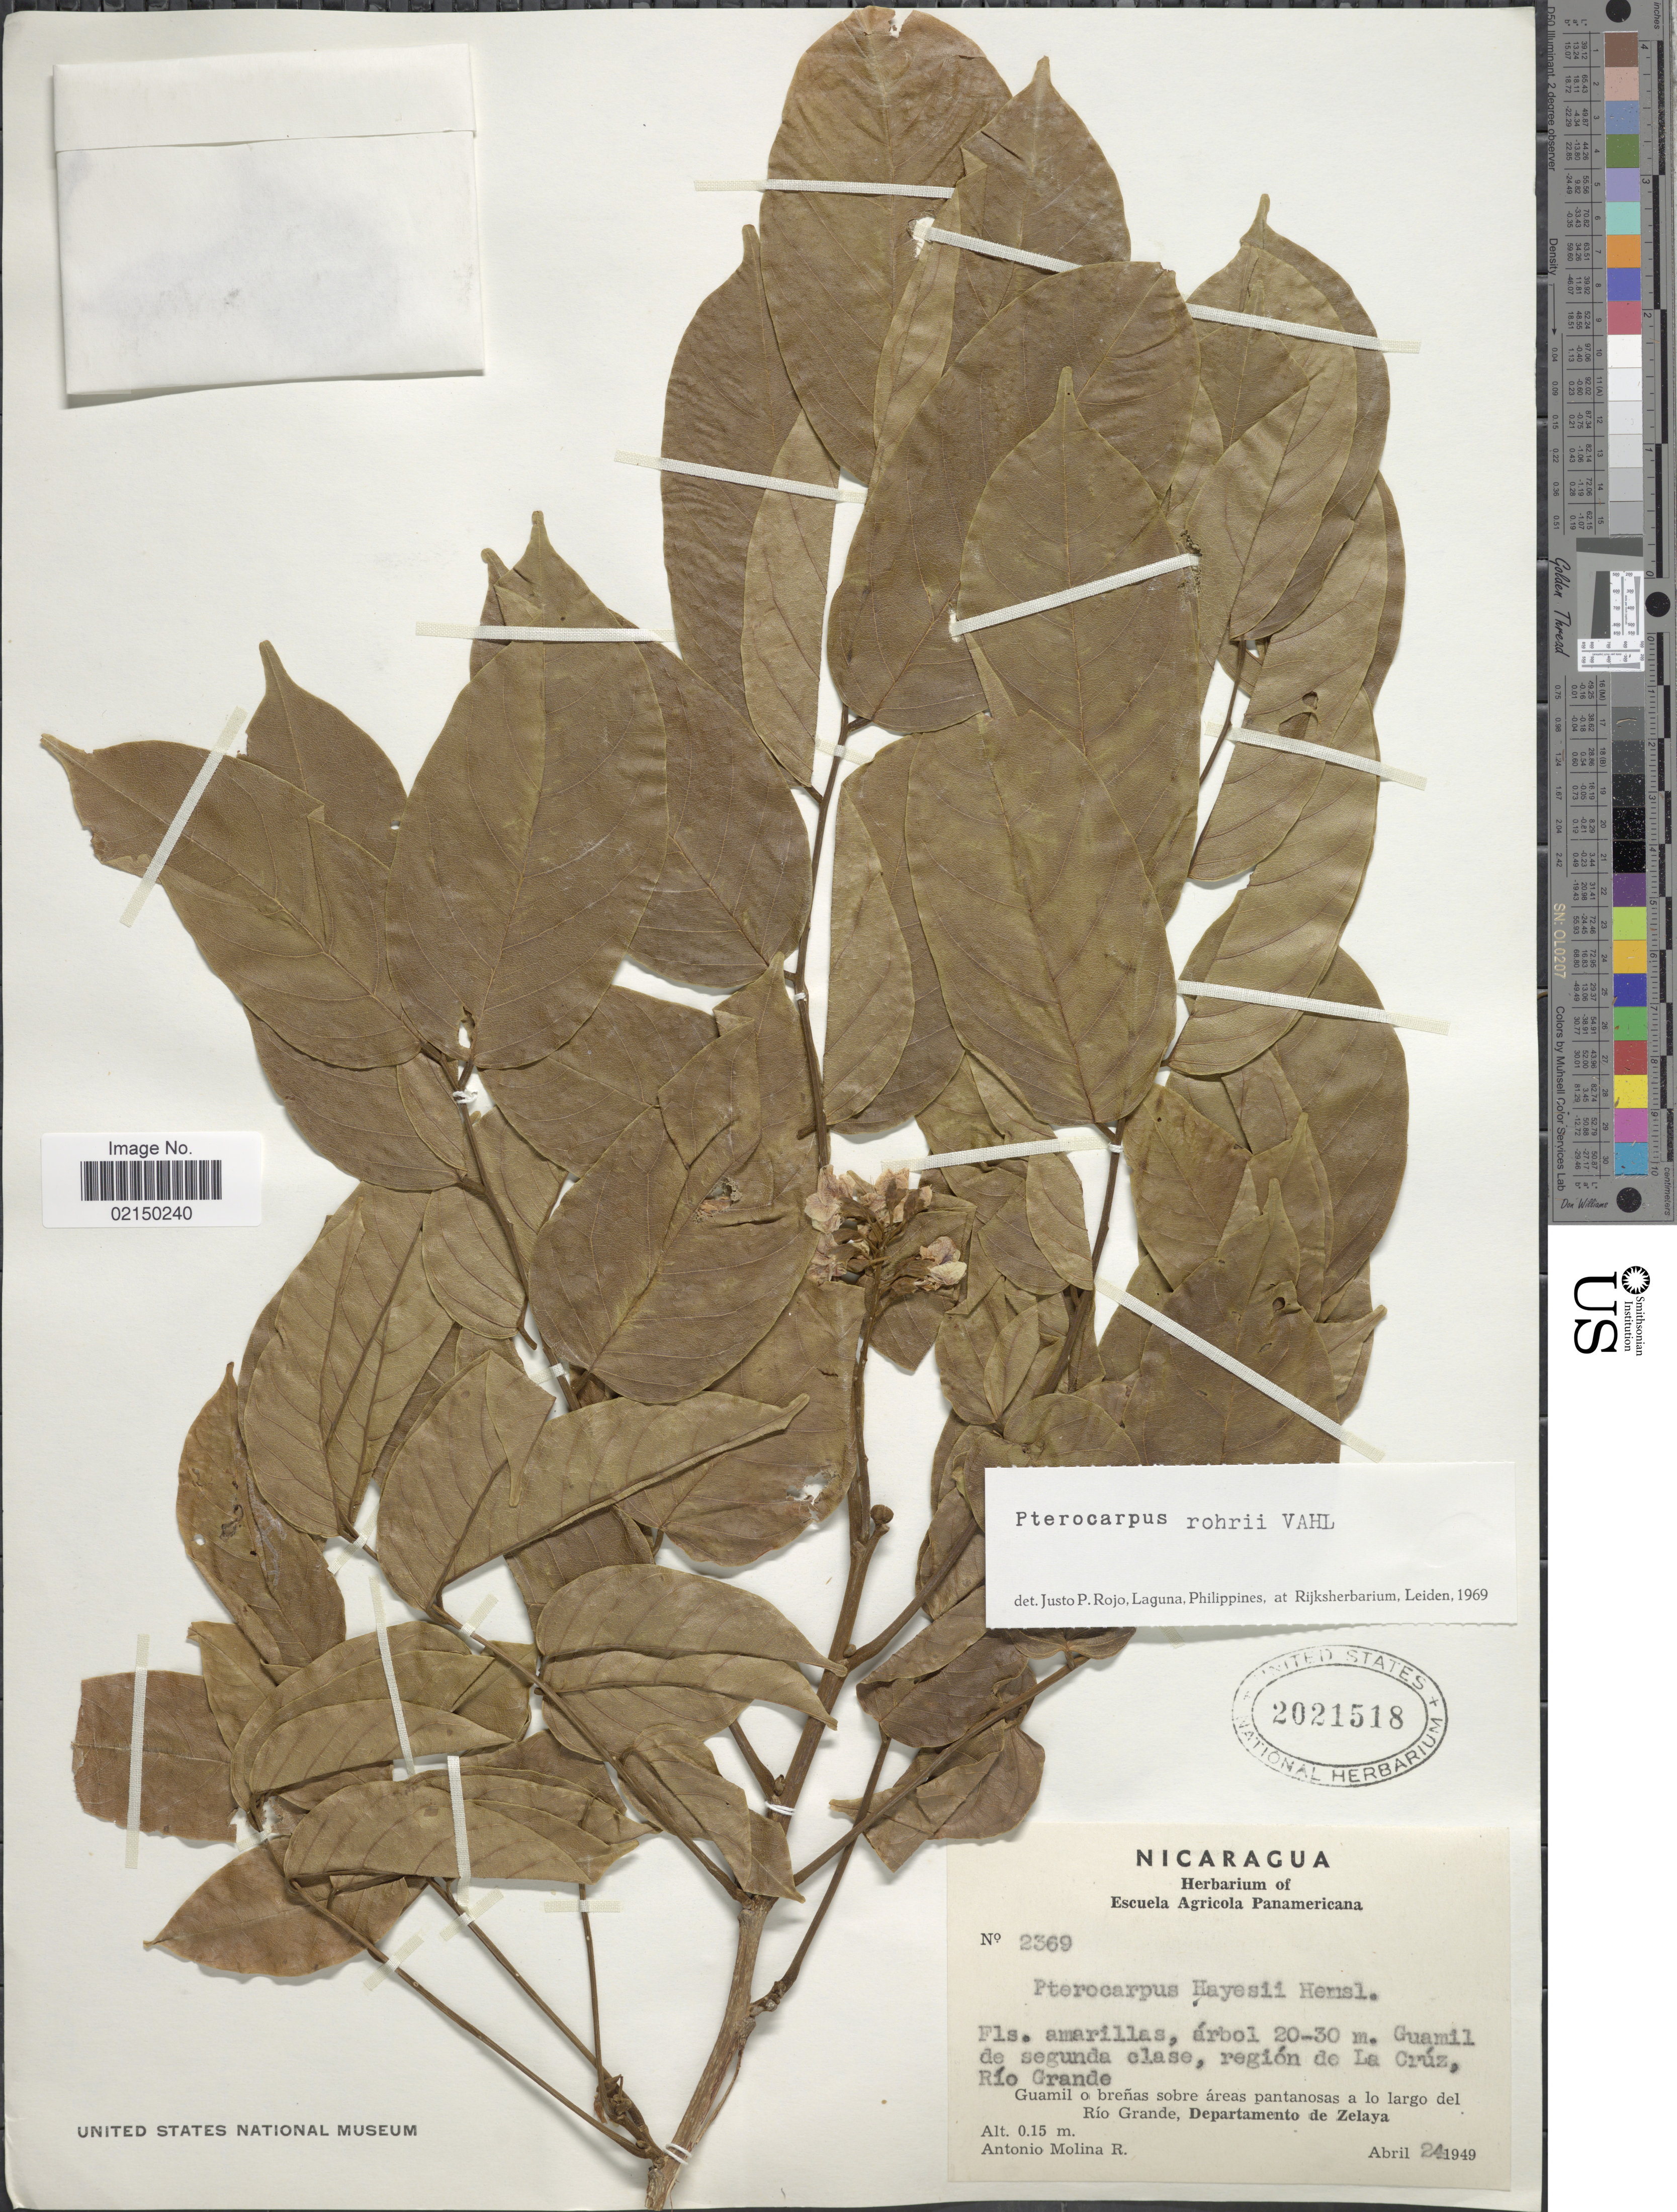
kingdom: Plantae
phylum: Tracheophyta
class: Magnoliopsida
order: Fabales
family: Fabaceae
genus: Pterocarpus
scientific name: Pterocarpus rohrii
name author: Vahl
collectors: A. Molina R.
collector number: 2369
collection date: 1949-04-24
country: Nicaragua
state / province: Atlantico Sur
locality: Guamil de segunda clase, region de La Cruz, Rio Grande, Guamil o brenas sbobre areas pantanosas a lo large del Rio Grande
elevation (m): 0.15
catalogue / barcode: US 2021518